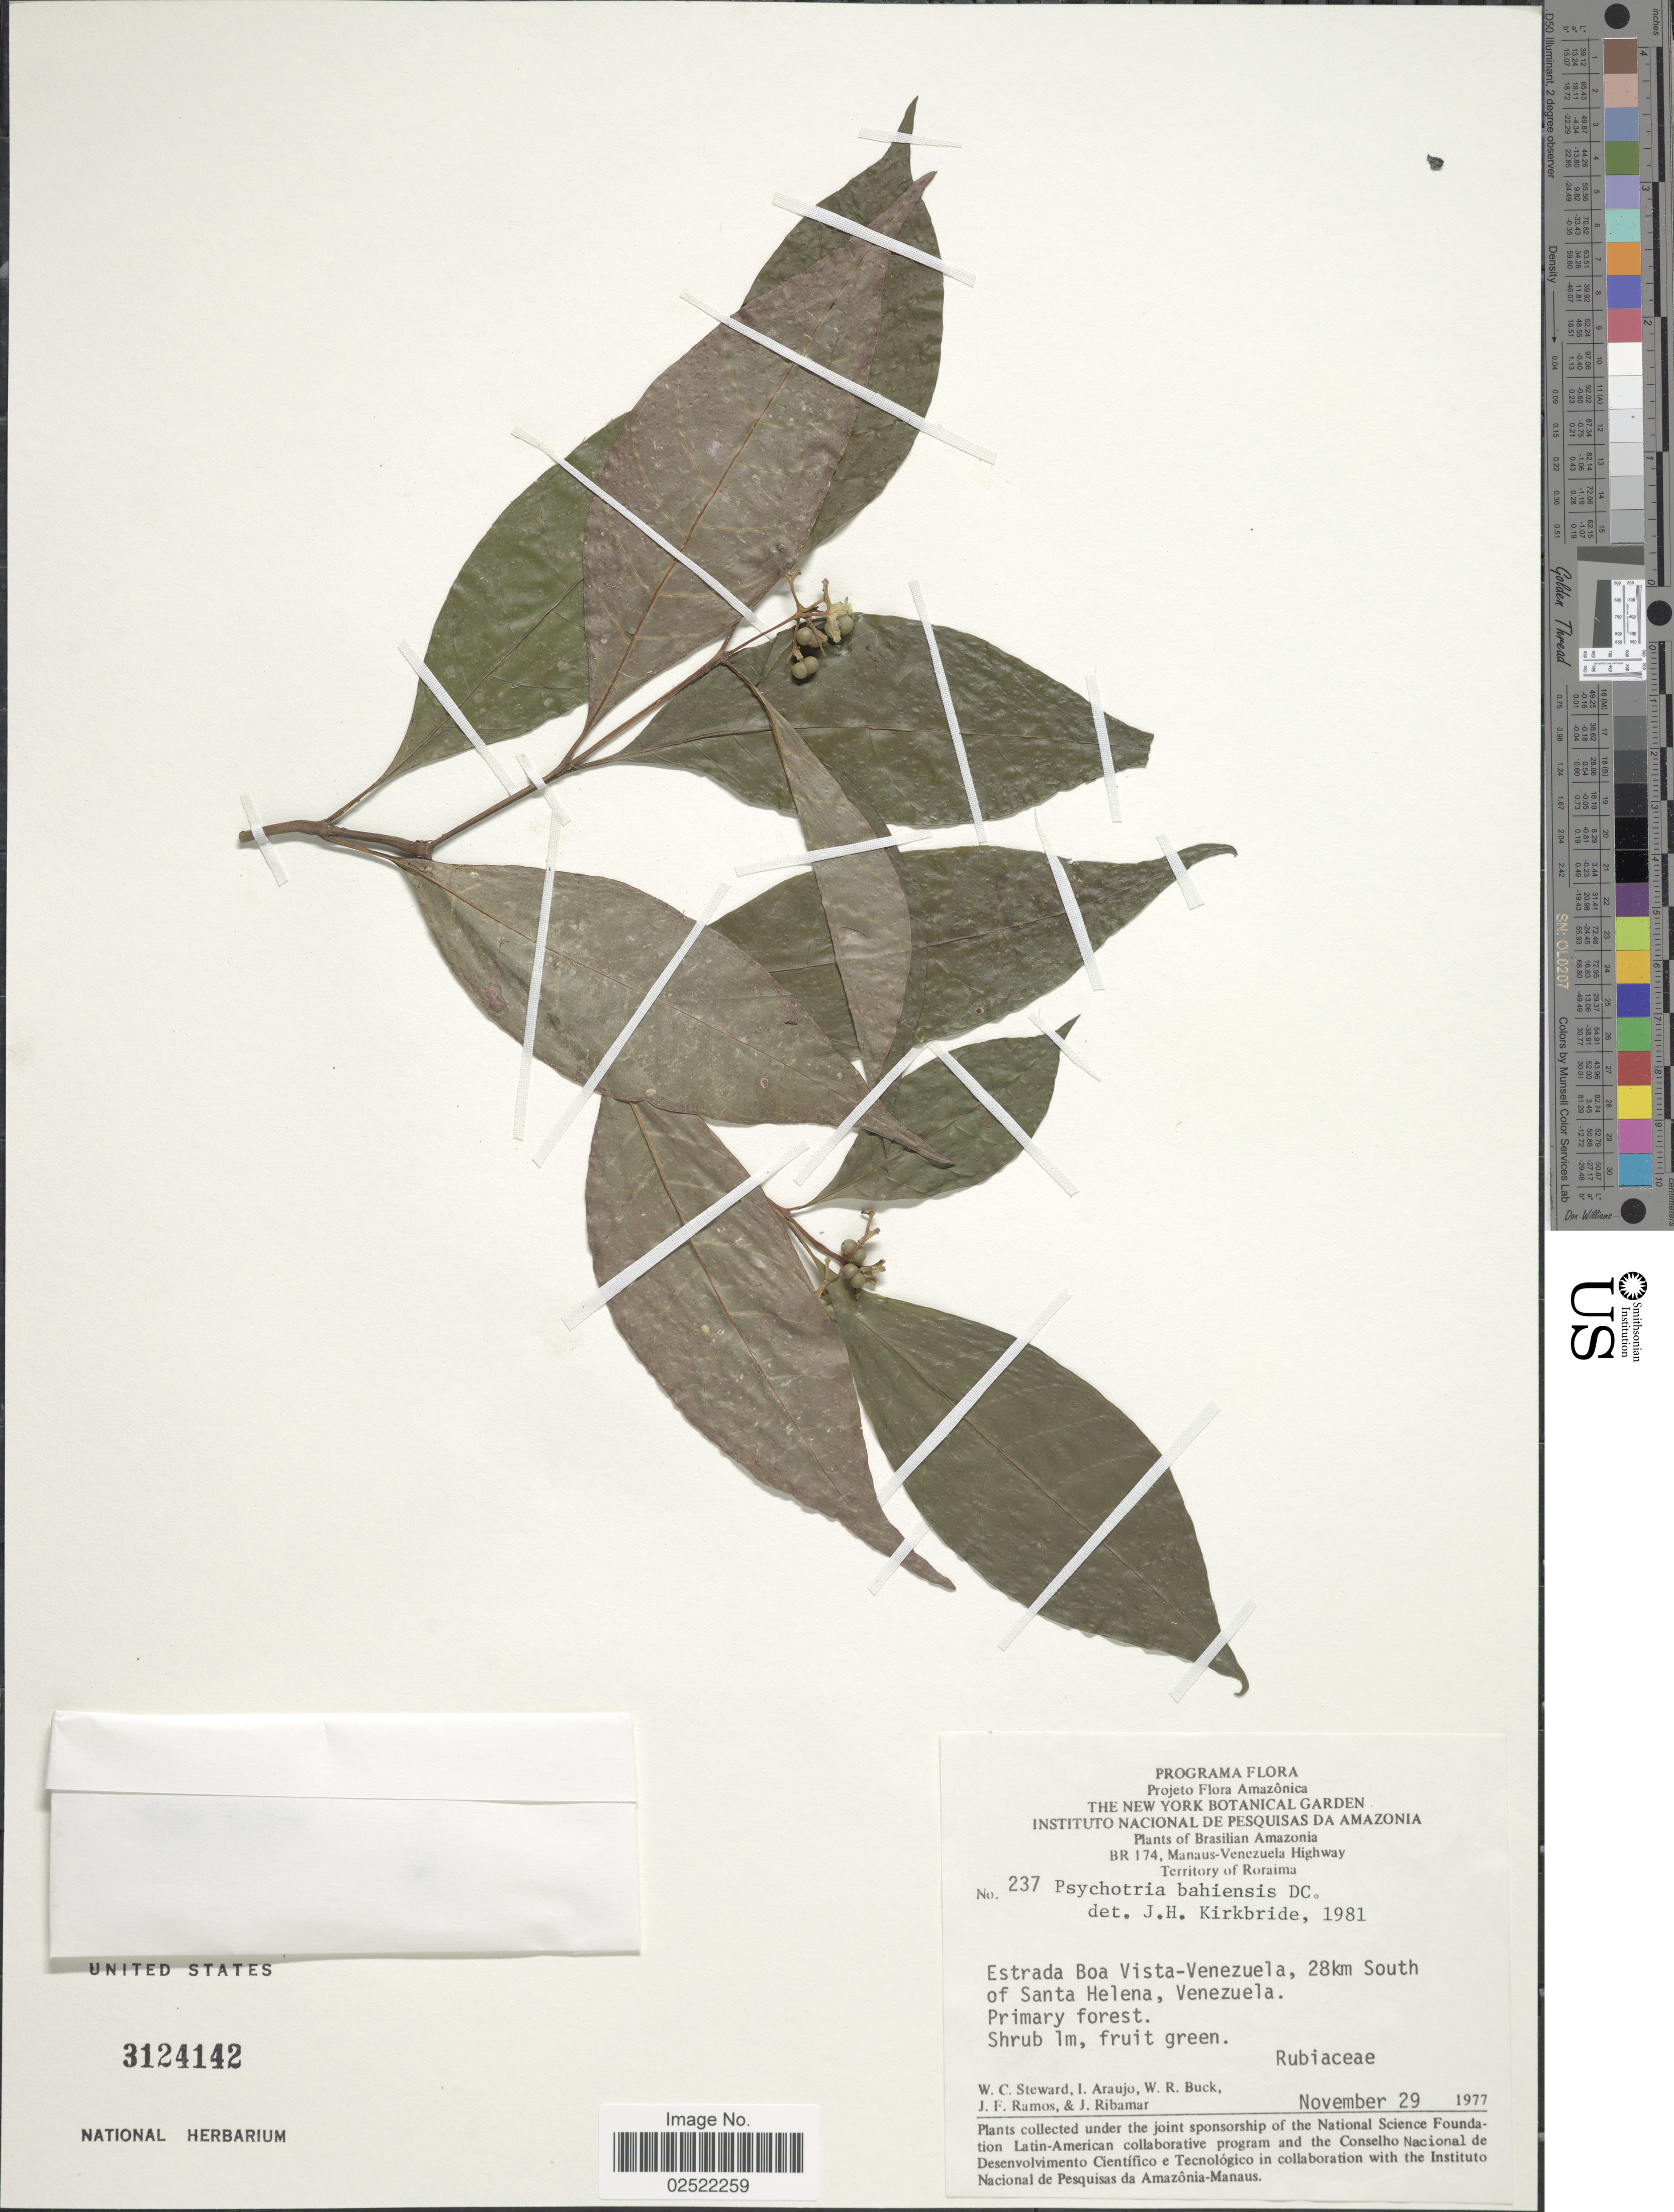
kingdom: Plantae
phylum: Tracheophyta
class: Magnoliopsida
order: Gentianales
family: Rubiaceae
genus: Psychotria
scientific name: Psychotria bahiensis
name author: DC.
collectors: W. C. Steward, I. Araujo, W. R. Buck, J. F. Ramos & J. Ribamar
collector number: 237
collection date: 1977-11-29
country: Venezuela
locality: Estrada Boa Vista-Venezuela, 28km South of Santa Helena.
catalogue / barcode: US 3124142